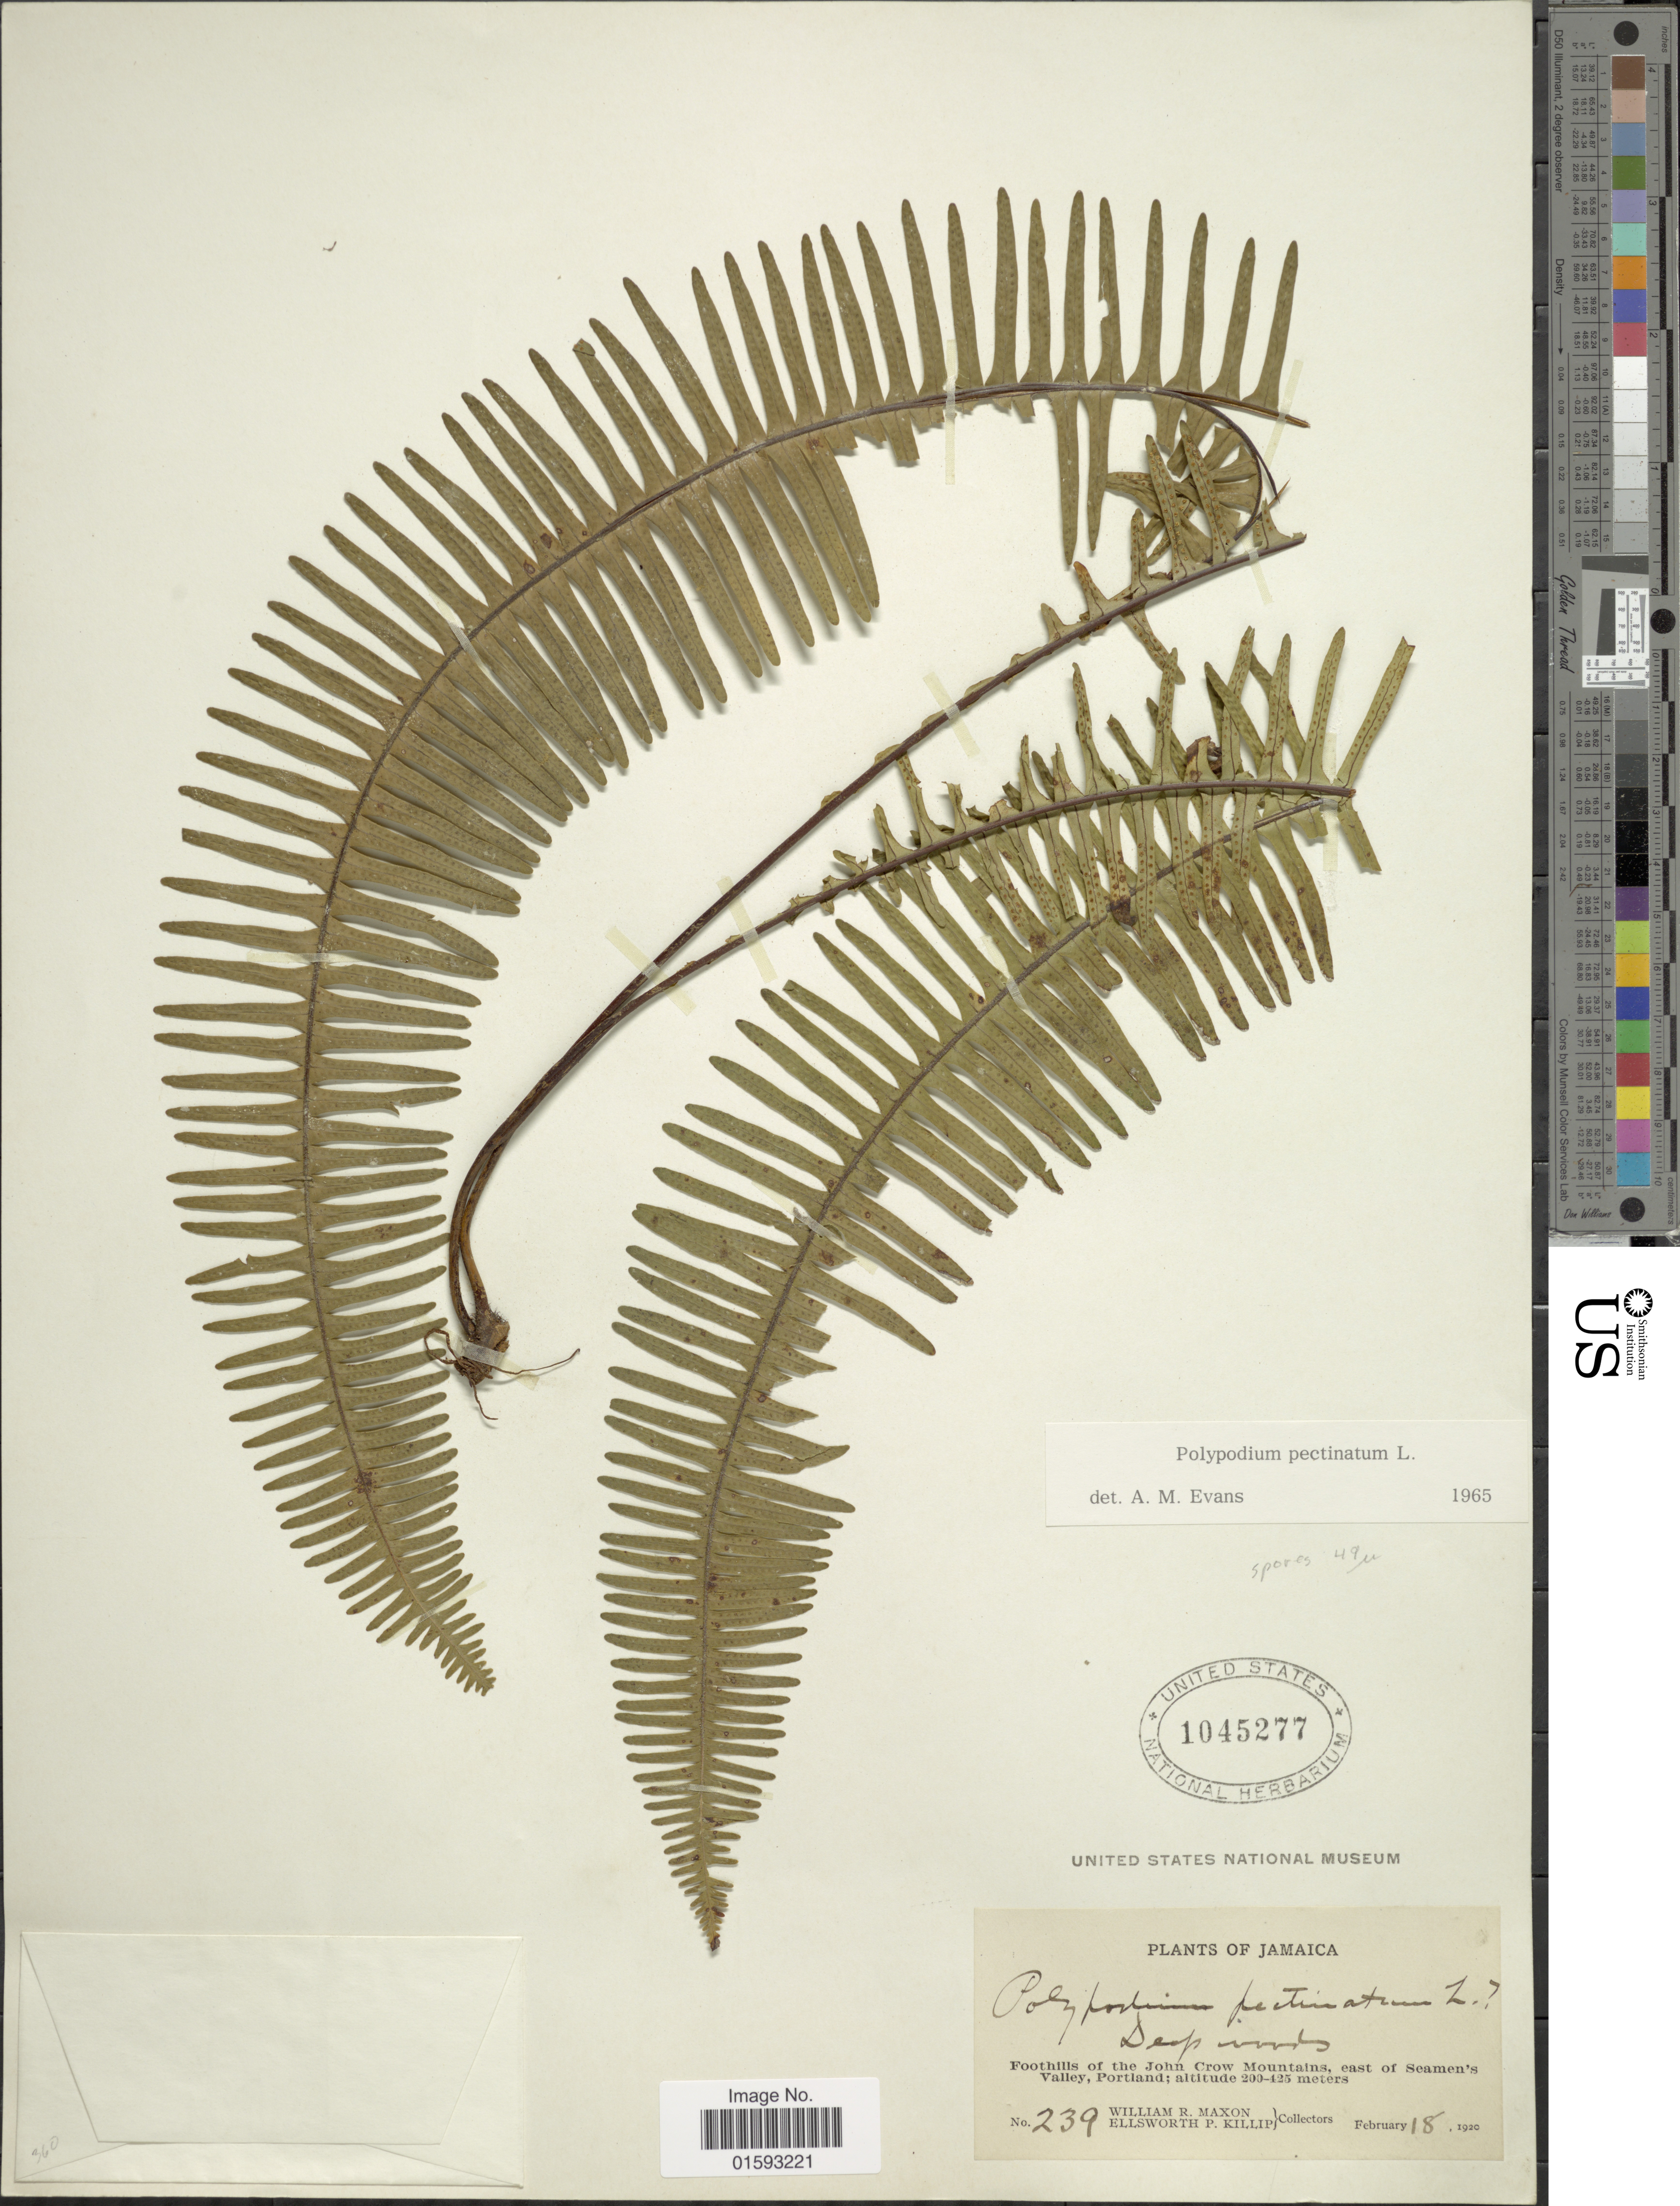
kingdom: Plantae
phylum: Tracheophyta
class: Polypodiopsida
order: Polypodiales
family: Polypodiaceae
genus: Pecluma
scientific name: Pecluma pectinata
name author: (L.) M.G. Price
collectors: W. R. Maxon & E. P. Killip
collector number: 239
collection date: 1920-02-18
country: Jamaica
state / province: Portland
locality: Foothills of the John Crow Mountains, east of Seamen's Valley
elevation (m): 200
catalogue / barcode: US 1045277